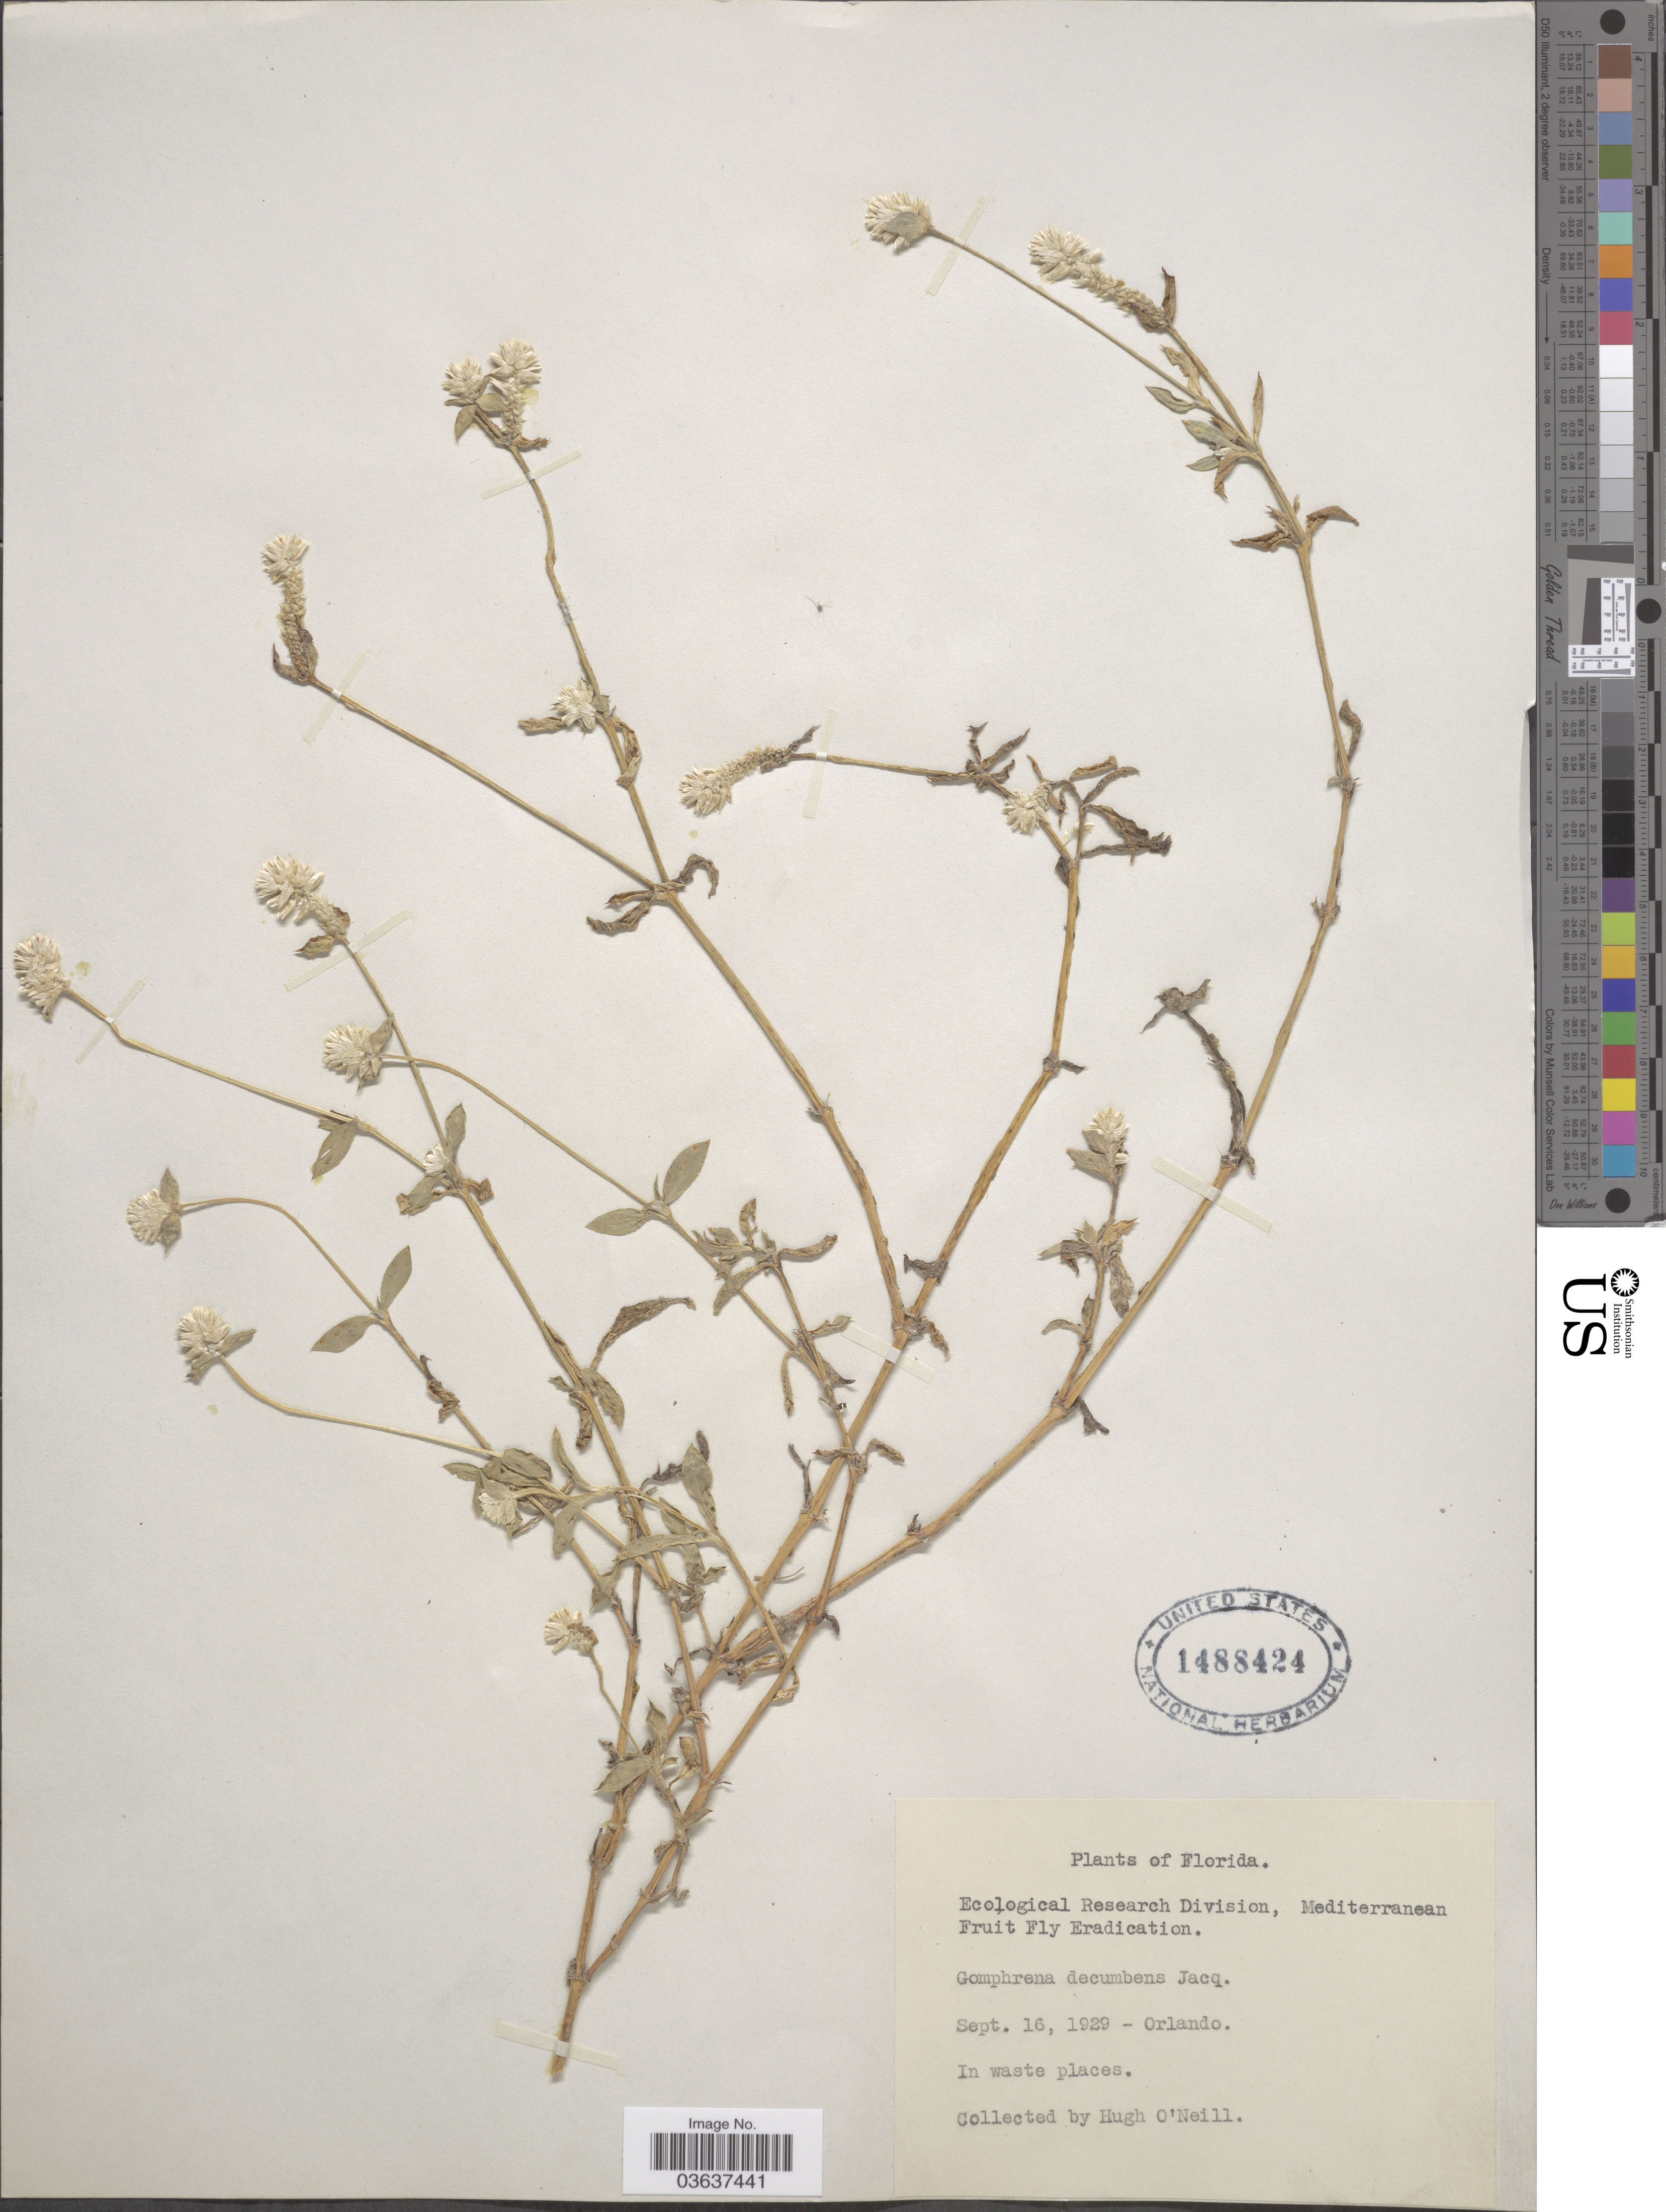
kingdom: Plantae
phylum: Tracheophyta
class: Magnoliopsida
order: Caryophyllales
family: Amaranthaceae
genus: Gomphrena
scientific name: Gomphrena dispersa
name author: Standl.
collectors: H. O'Neill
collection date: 1929-09-16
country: United States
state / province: Florida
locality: Orlando.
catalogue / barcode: US 1488424